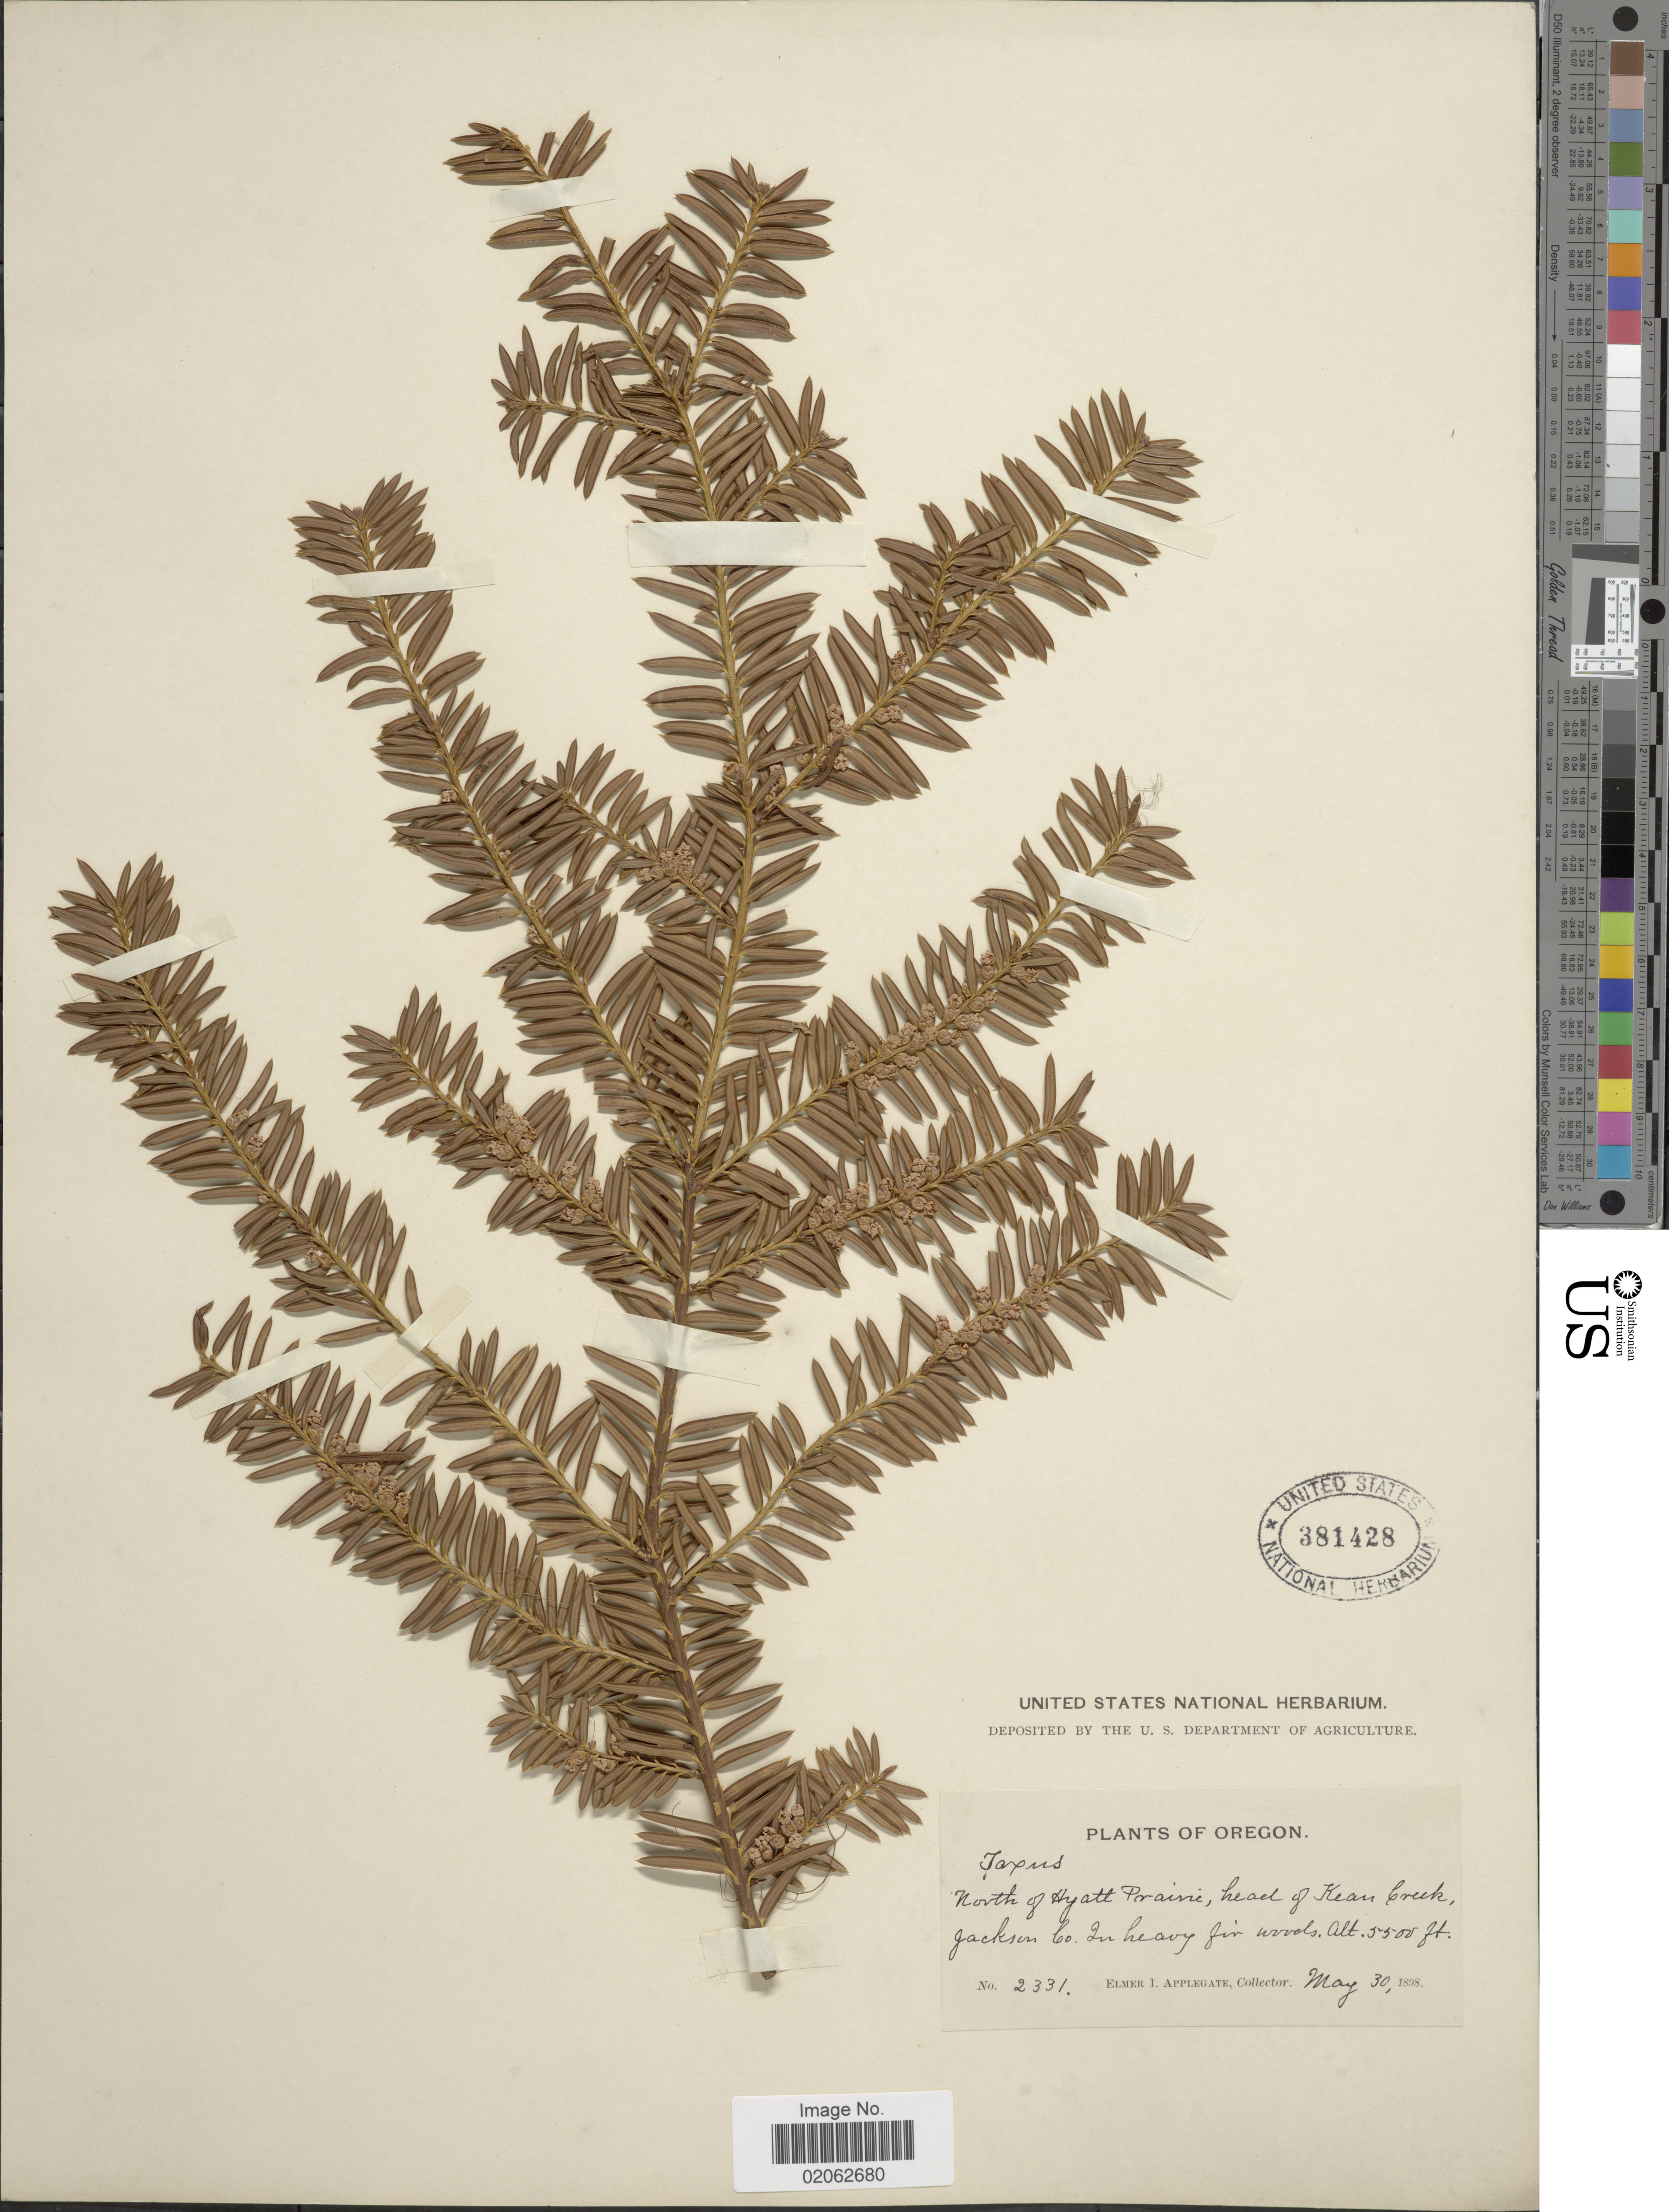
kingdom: Plantae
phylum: Tracheophyta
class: Pinopsida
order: Pinales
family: Taxaceae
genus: Taxus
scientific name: Taxus brevifolia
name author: Nutt.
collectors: E. I. Applegate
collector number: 2331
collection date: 1898-05-30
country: United States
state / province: Oregon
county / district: Jackson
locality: North of Hyatt Prairie, head of Kean Creek, Jackson Co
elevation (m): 1676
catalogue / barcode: US 381428